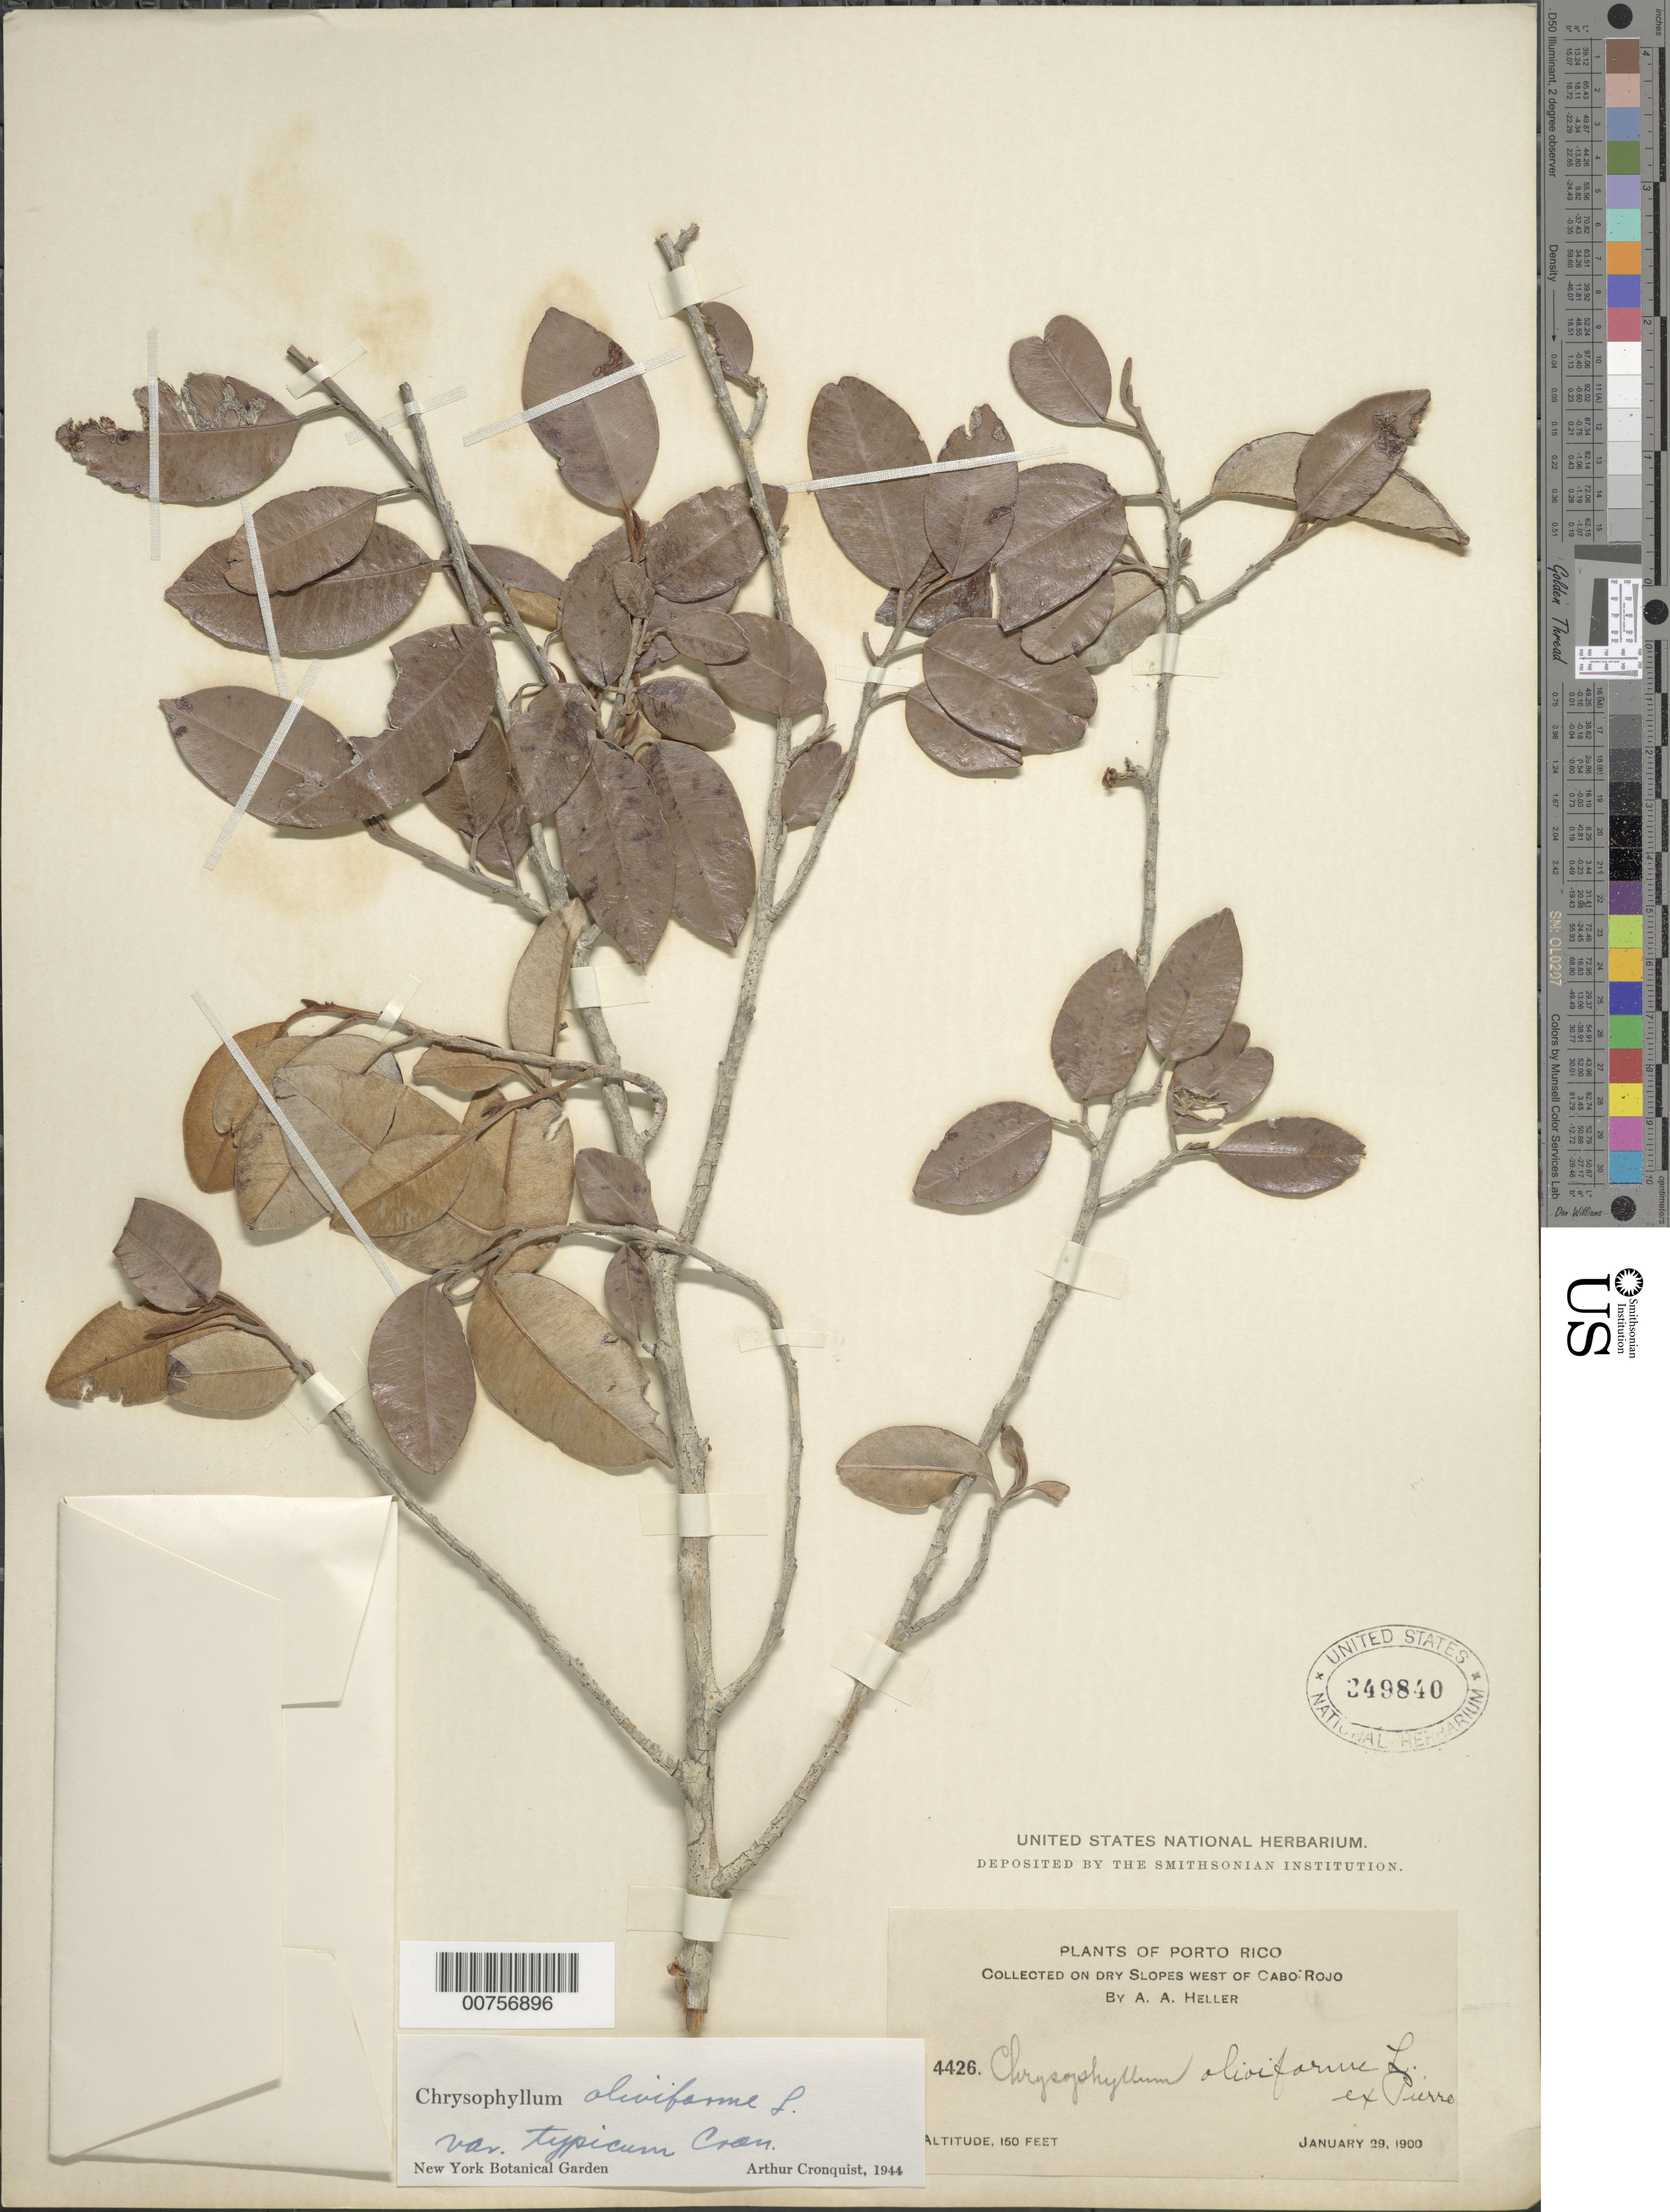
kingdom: Plantae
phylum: Tracheophyta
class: Magnoliopsida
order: Ericales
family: Sapotaceae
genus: Chrysophyllum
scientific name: Chrysophyllum oliviforme var. typicum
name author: Cronq.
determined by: Cronquist, A. J.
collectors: A. A. Heller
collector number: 4426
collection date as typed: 29 Jan 1900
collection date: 1900-01-29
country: Puerto Rico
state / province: Cabo Rojo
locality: Dry slopes west of Cabo Rojo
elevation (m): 46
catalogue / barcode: US 249840